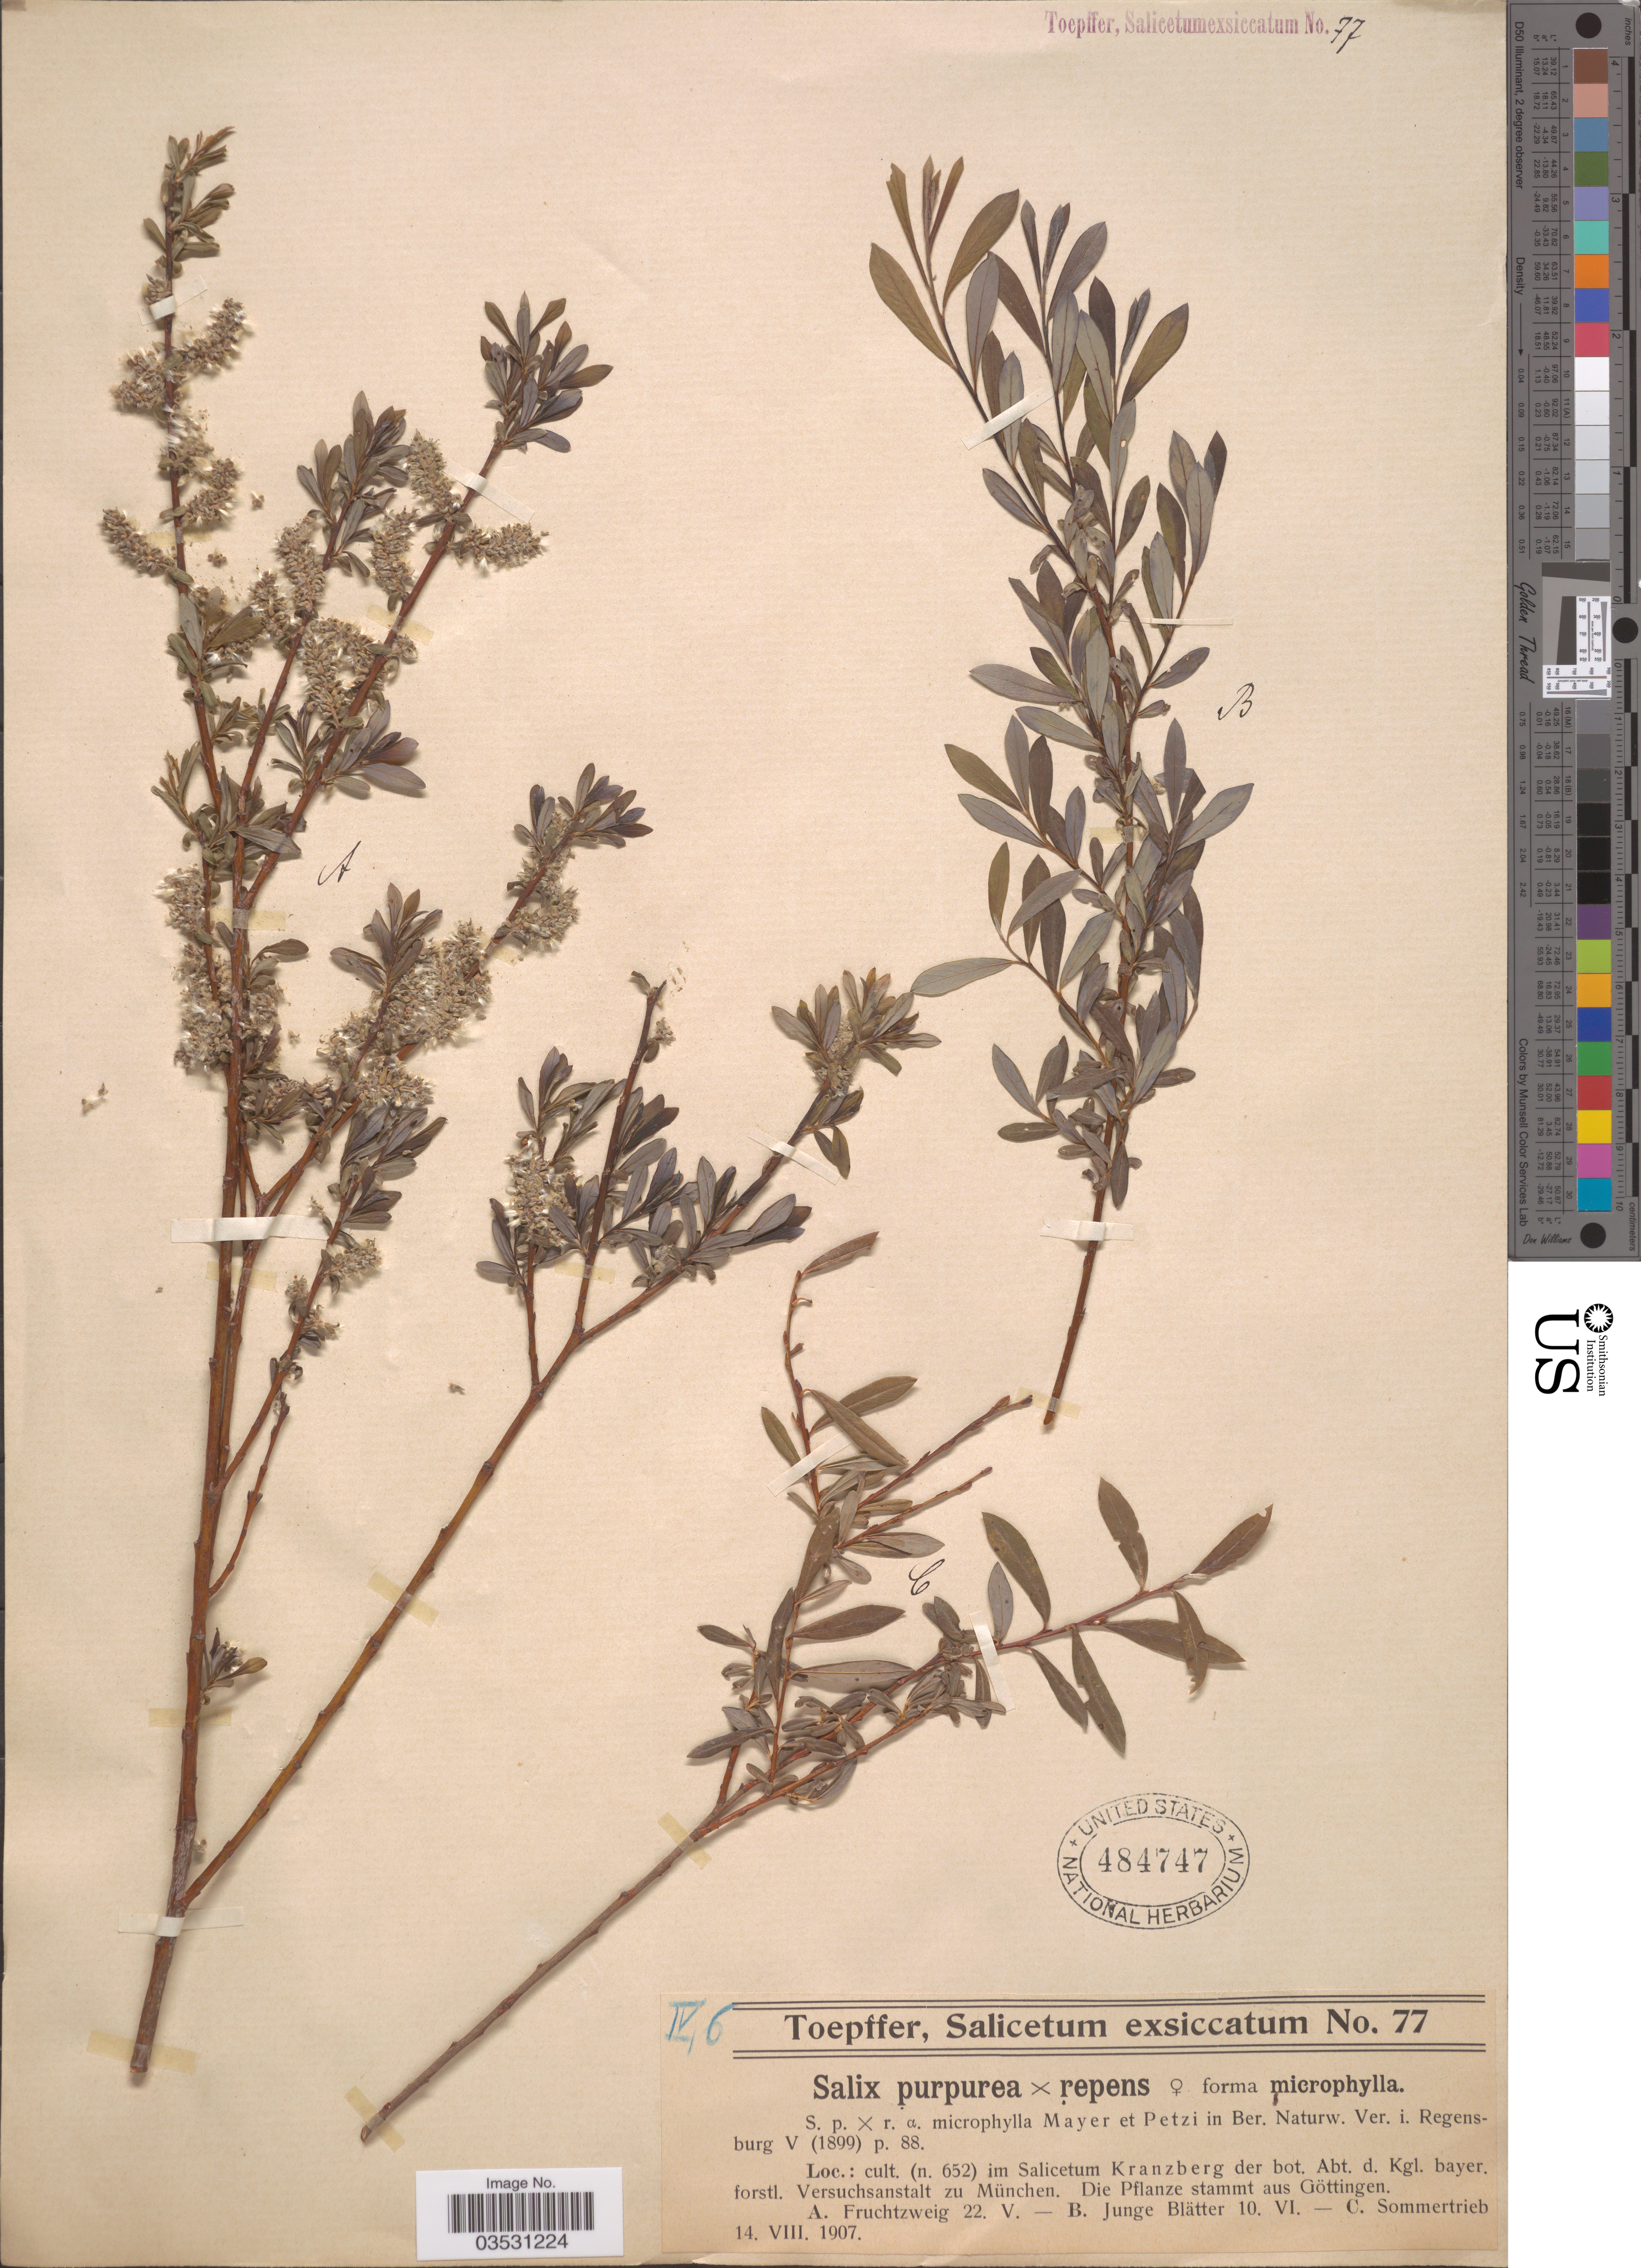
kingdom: Plantae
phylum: Tracheophyta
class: Magnoliopsida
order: Malpighiales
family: Salicaceae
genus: Salix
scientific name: Salix purpurea x S. repens f. microphylla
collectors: A. Toepffer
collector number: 77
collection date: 1907-05-22/1907-08-14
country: Germany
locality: Cult. (n. 652) im Salicetum Kranzberg der bot. Abt. d. Kgl. bayer. forstl. Versuchsanstalt zu München. Die Pflanze stammt aus Göttingen.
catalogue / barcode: US 484747